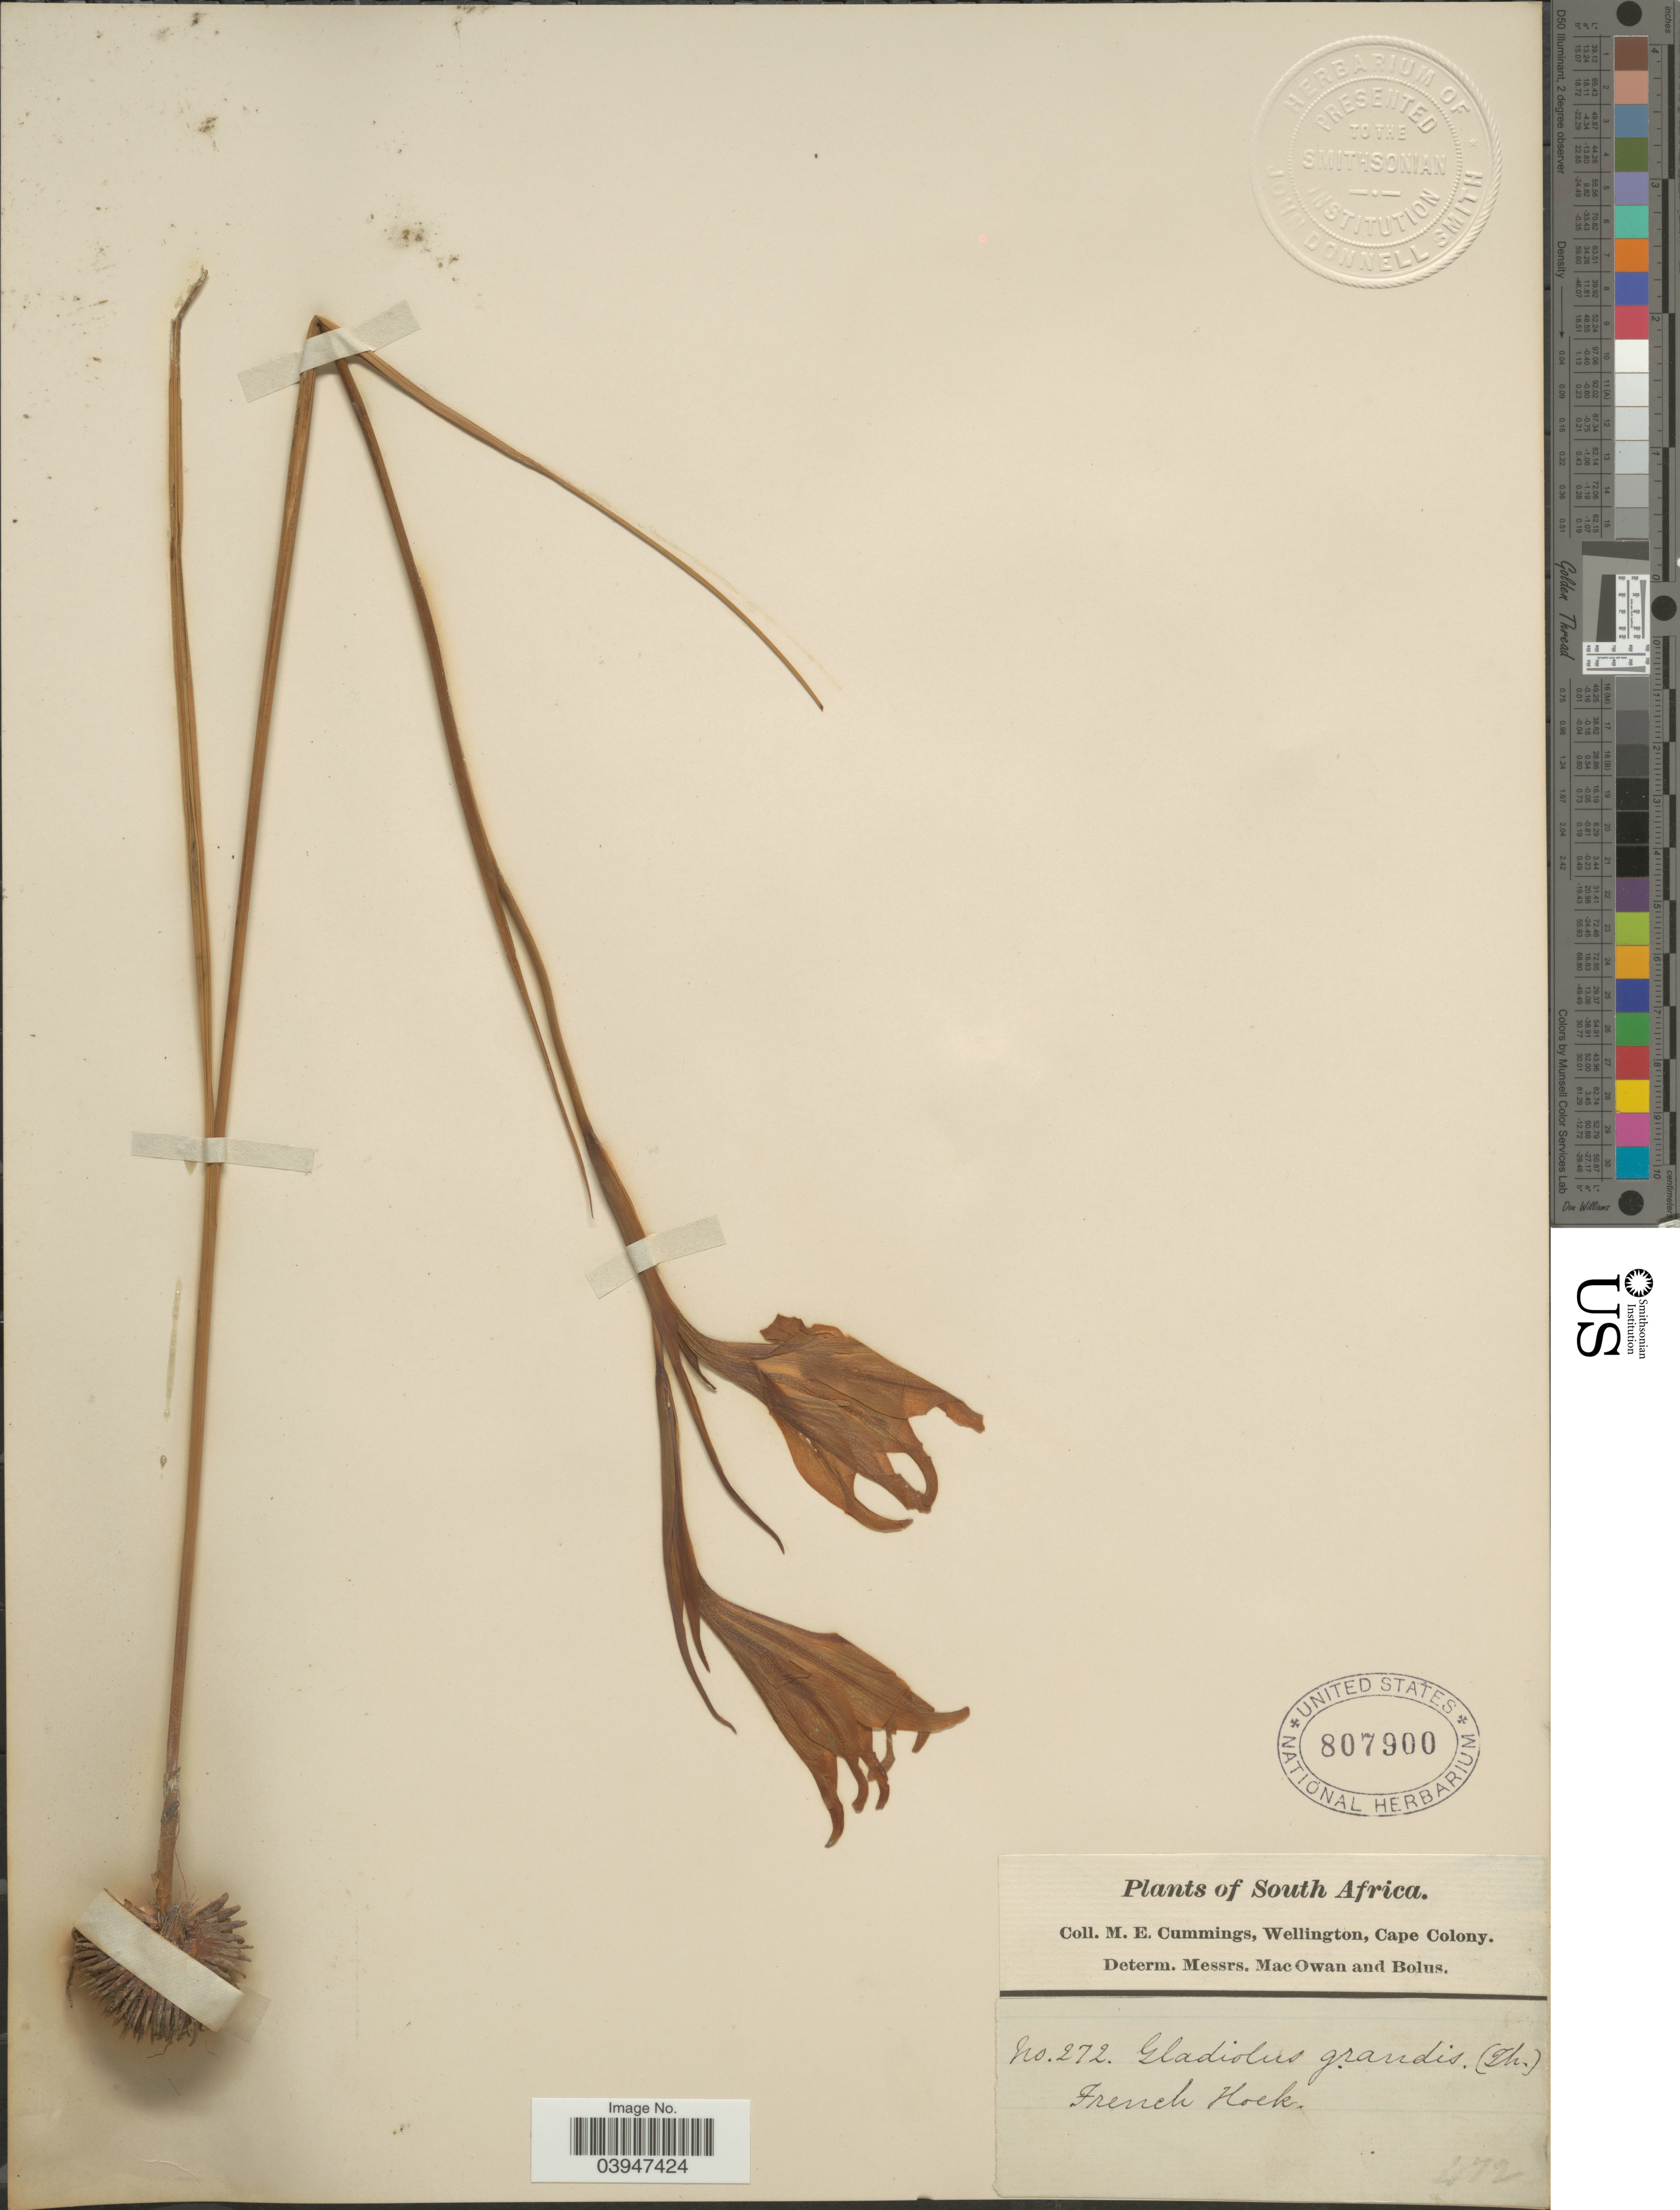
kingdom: Plantae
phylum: Tracheophyta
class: Liliopsida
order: Asparagales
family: Iridaceae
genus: Gladiolus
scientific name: Gladiolus grandis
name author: (Thunb.) Thunb.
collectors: M. E. Cummings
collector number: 272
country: South Africa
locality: French Hoek.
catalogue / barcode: US 807900